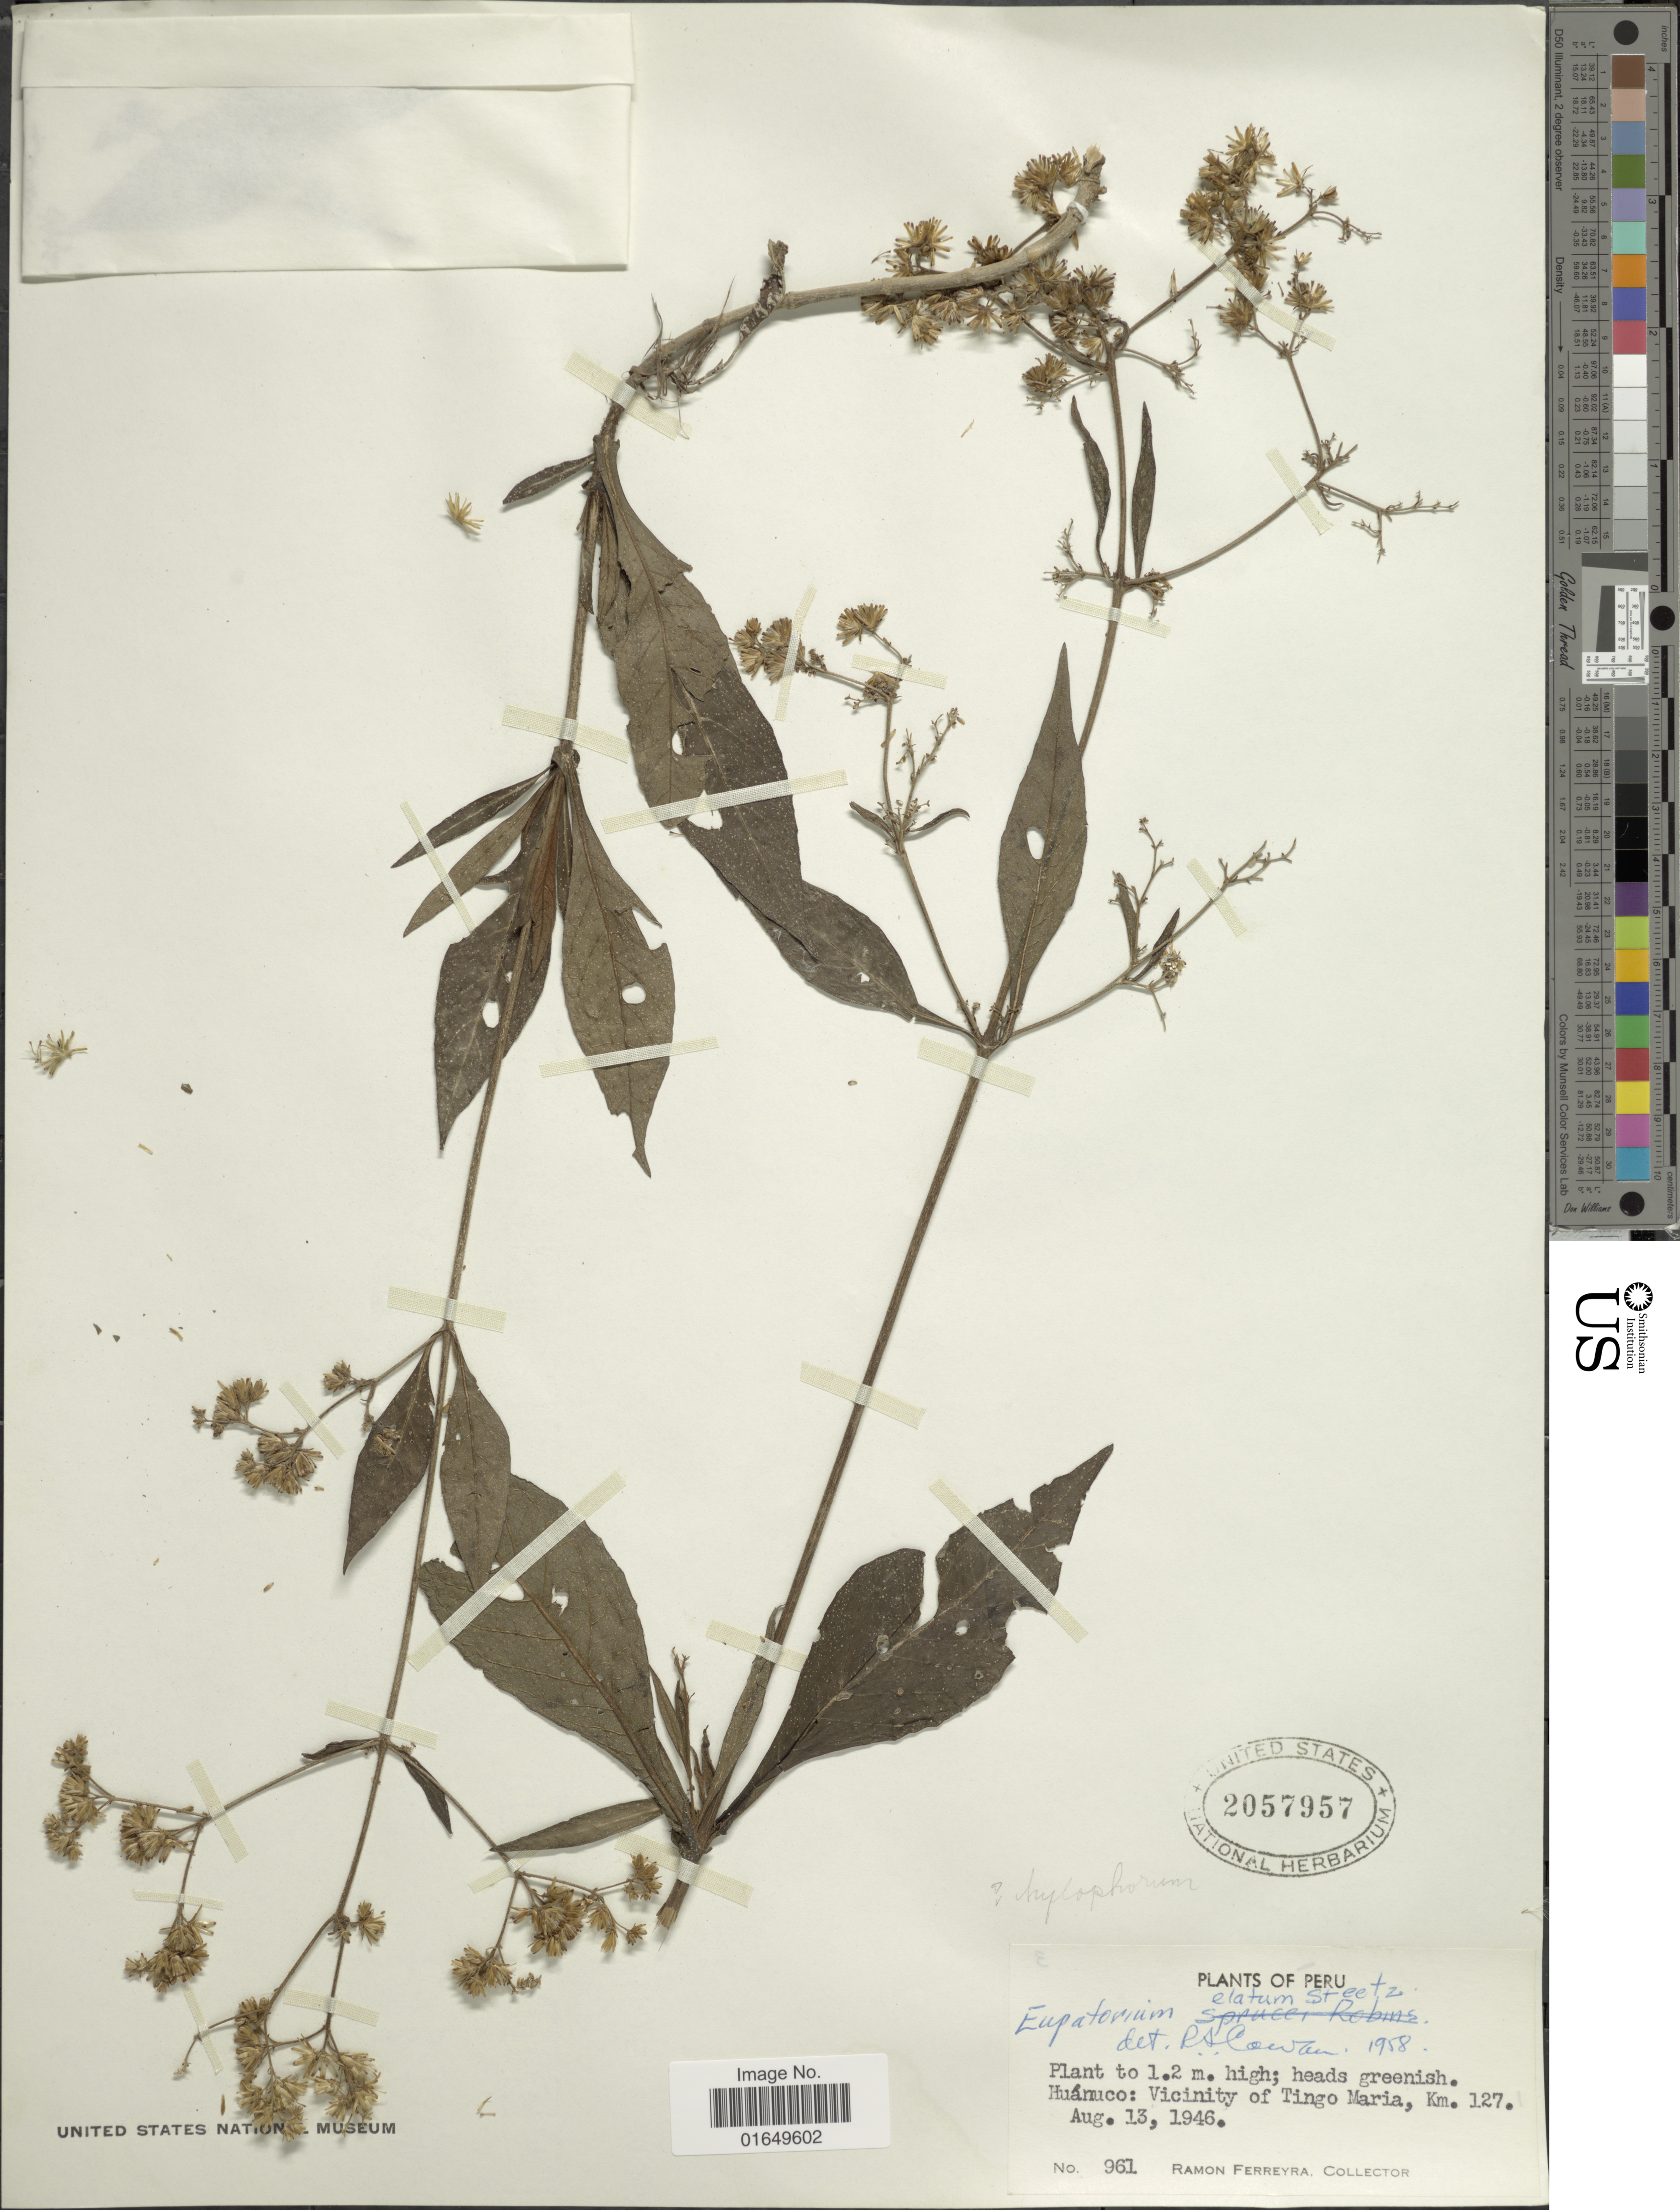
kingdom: Plantae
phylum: Tracheophyta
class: Magnoliopsida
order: Asterales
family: Asteraceae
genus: Ayapana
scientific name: Ayapana elata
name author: (Steetz) R.M. King & H. Rob.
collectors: R. A. Ferreyra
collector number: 961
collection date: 1946-08-13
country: Peru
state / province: Huánuco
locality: Vicinity of Tingo Maria, Km. 127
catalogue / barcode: US 2057957